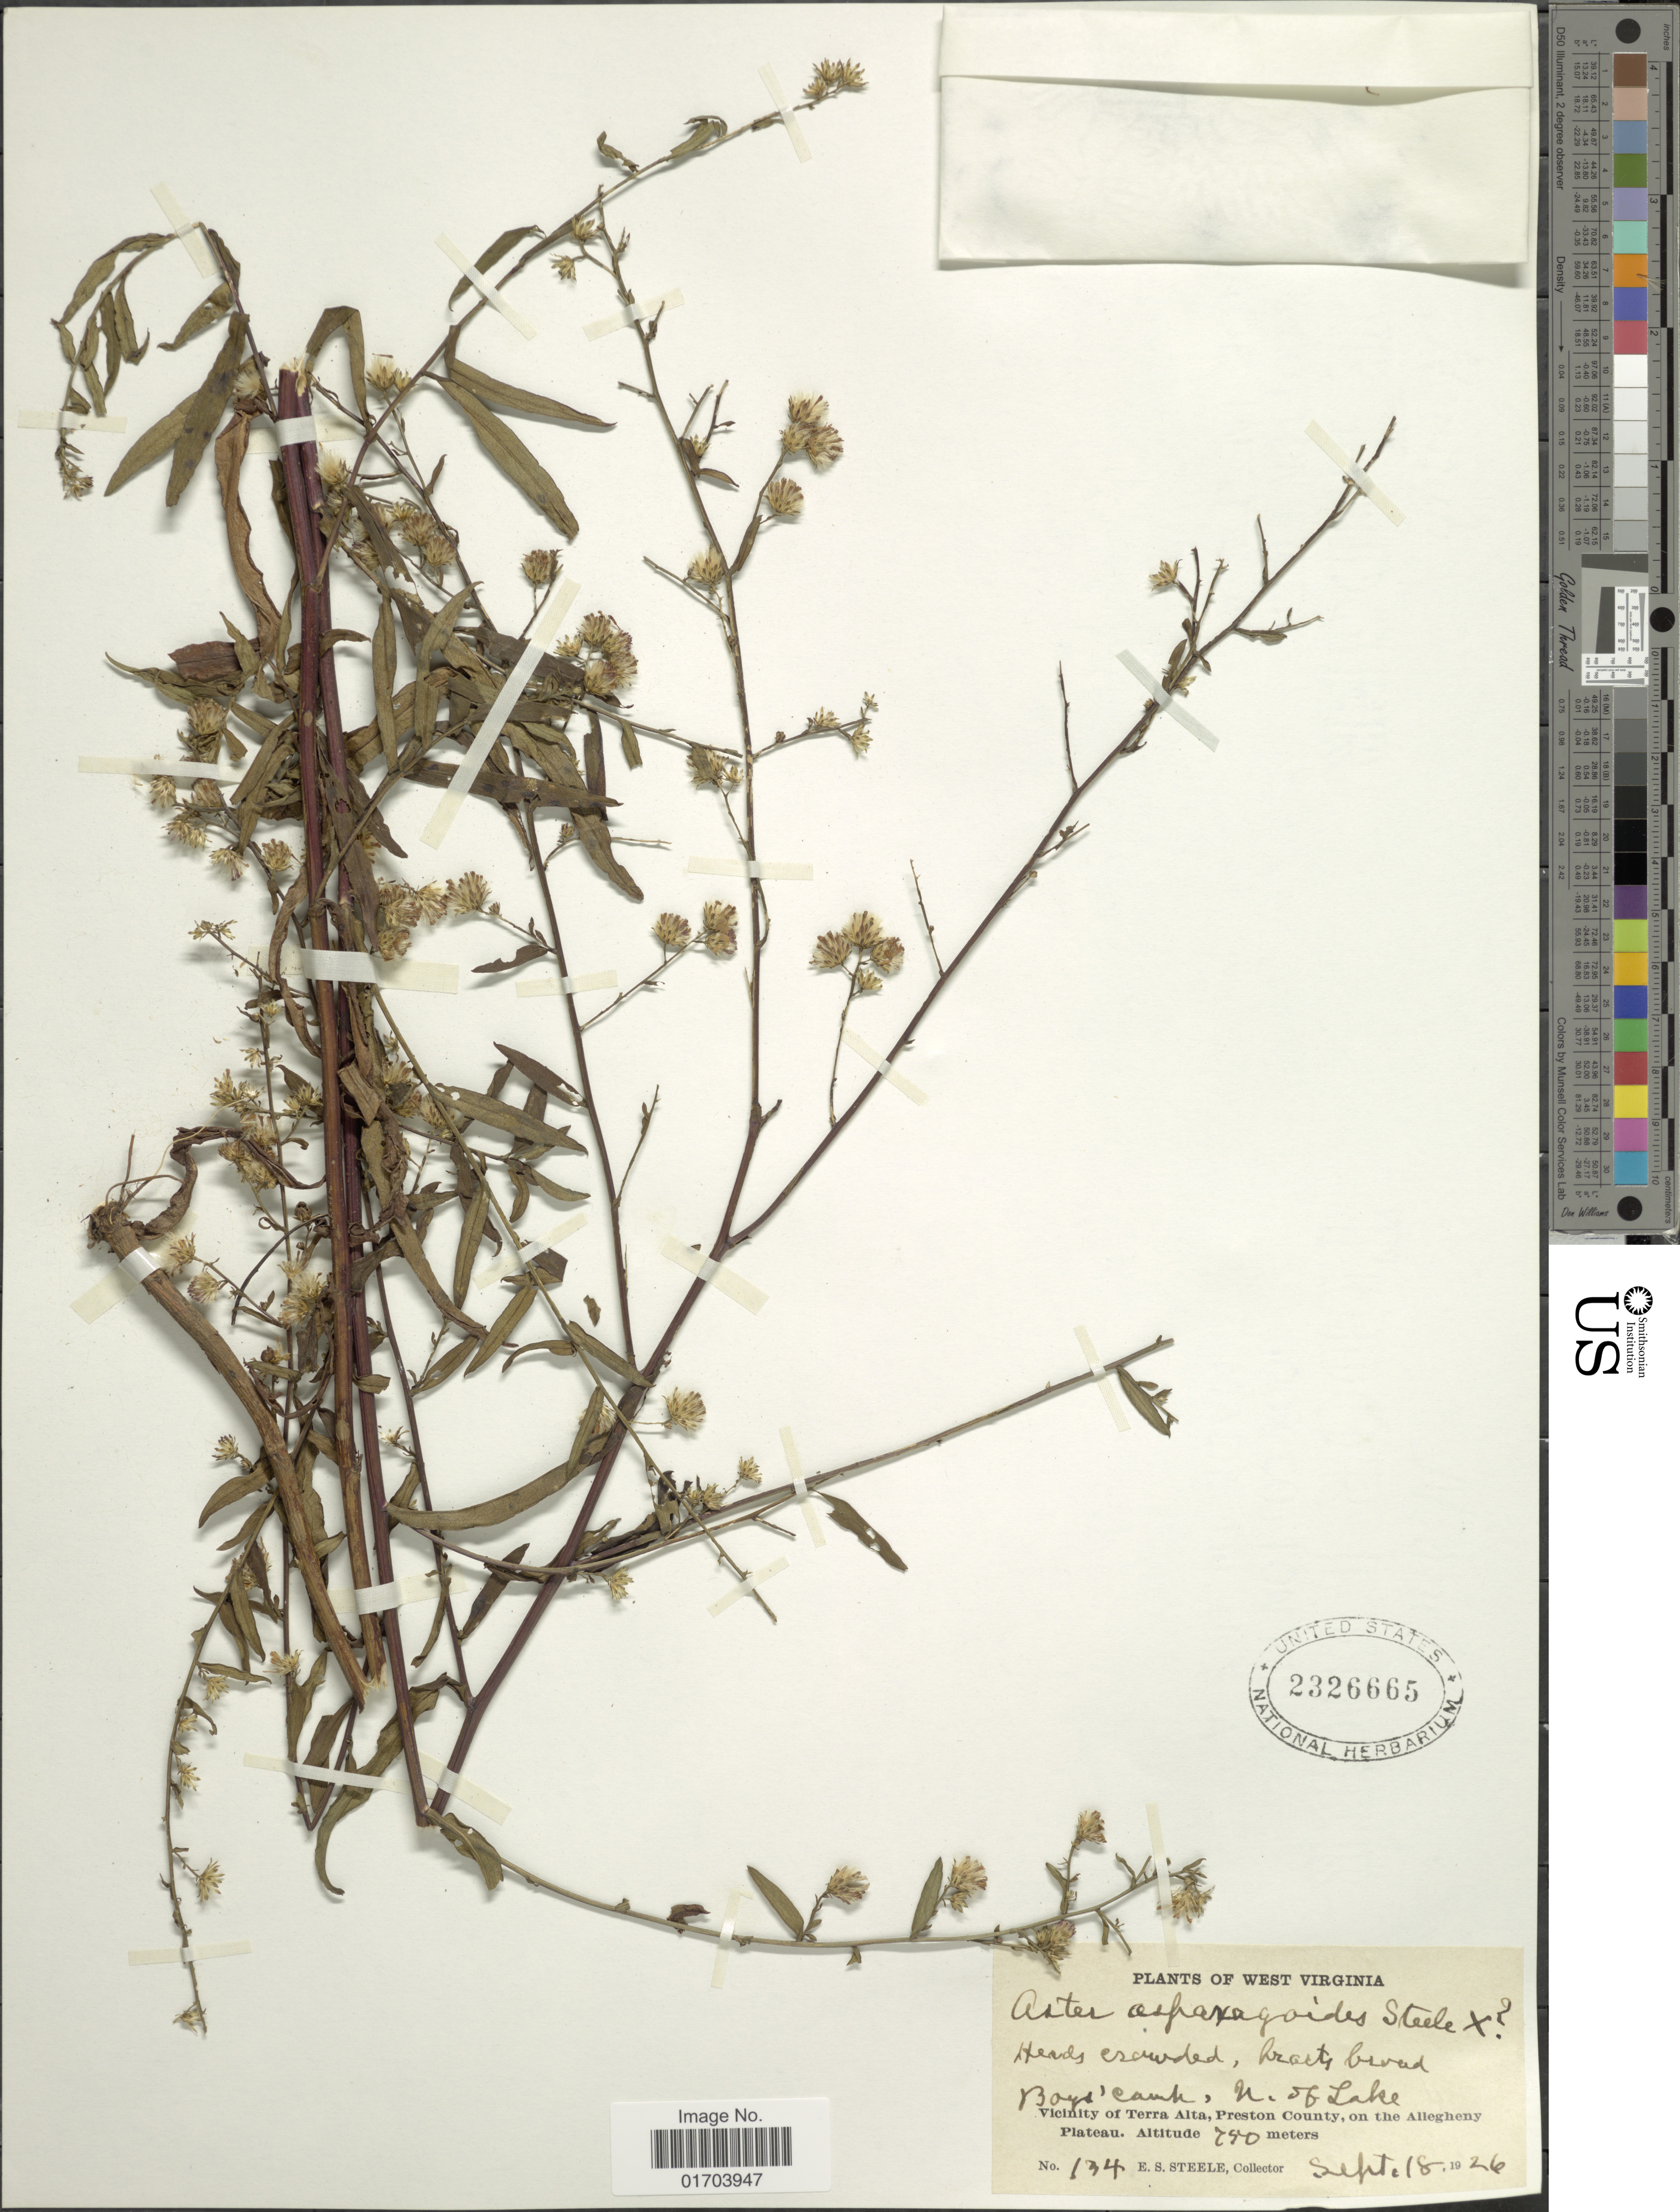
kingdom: Plantae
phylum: Tracheophyta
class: Magnoliopsida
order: Asterales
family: Asteraceae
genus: Aster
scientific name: Aster asparagoides E.S. Steele sp. nov. ined.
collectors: E. Steele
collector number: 134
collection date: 1926-09-18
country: United States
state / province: West Virginia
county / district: Preston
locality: Boy's Camp, N. of Lake, Vicinity of Terra Alta, Preston County, on the Allegheny Plateau.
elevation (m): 750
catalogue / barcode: US 2326665